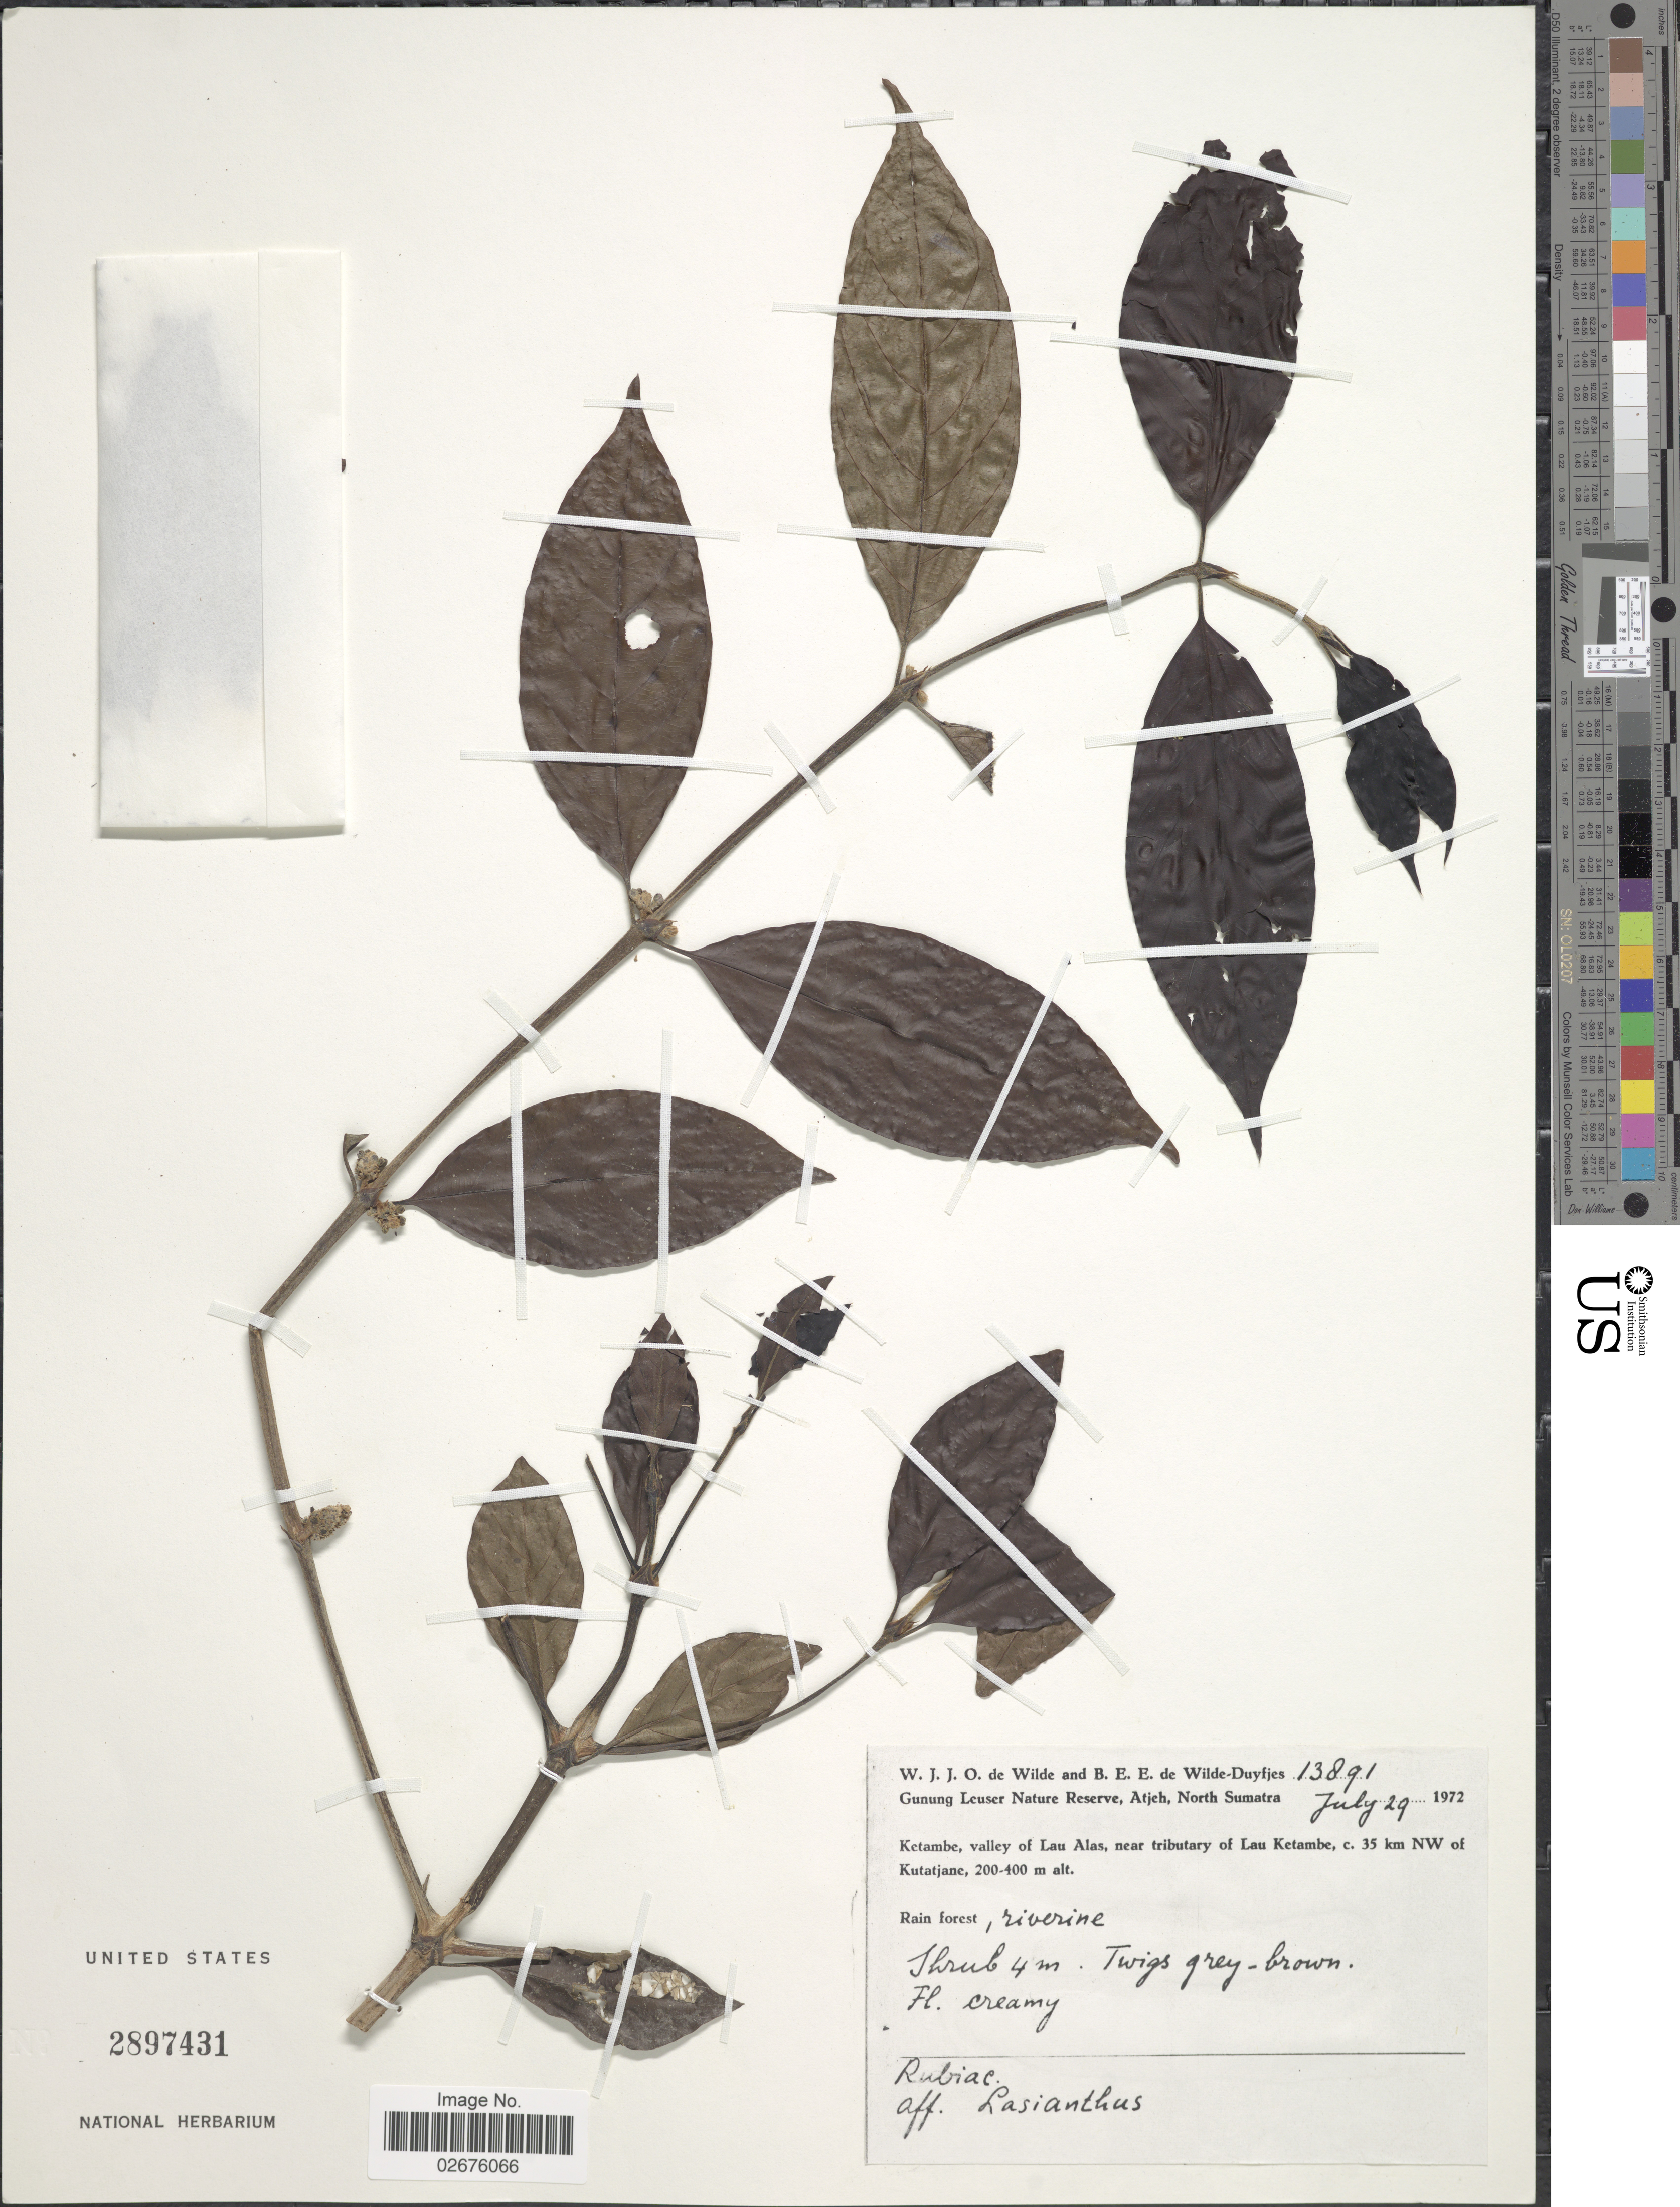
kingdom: Plantae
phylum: Tracheophyta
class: Magnoliopsida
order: Gentianales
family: Rubiaceae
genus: Lasianthus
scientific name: Lasianthus sp.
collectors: W. J. de Wilde & B. E. de Wilde-Duyfjes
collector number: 13891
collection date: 1972-07-29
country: Indonesia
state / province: Sumatra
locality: Gunung Leuser Nature Reserve, Atjeh, North Sumatra. Ketambe, valley of Lau Alas, near tributary of Lau Ketambe, c. 35 km NW of Kutatjane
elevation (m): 200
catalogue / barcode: US 2897431